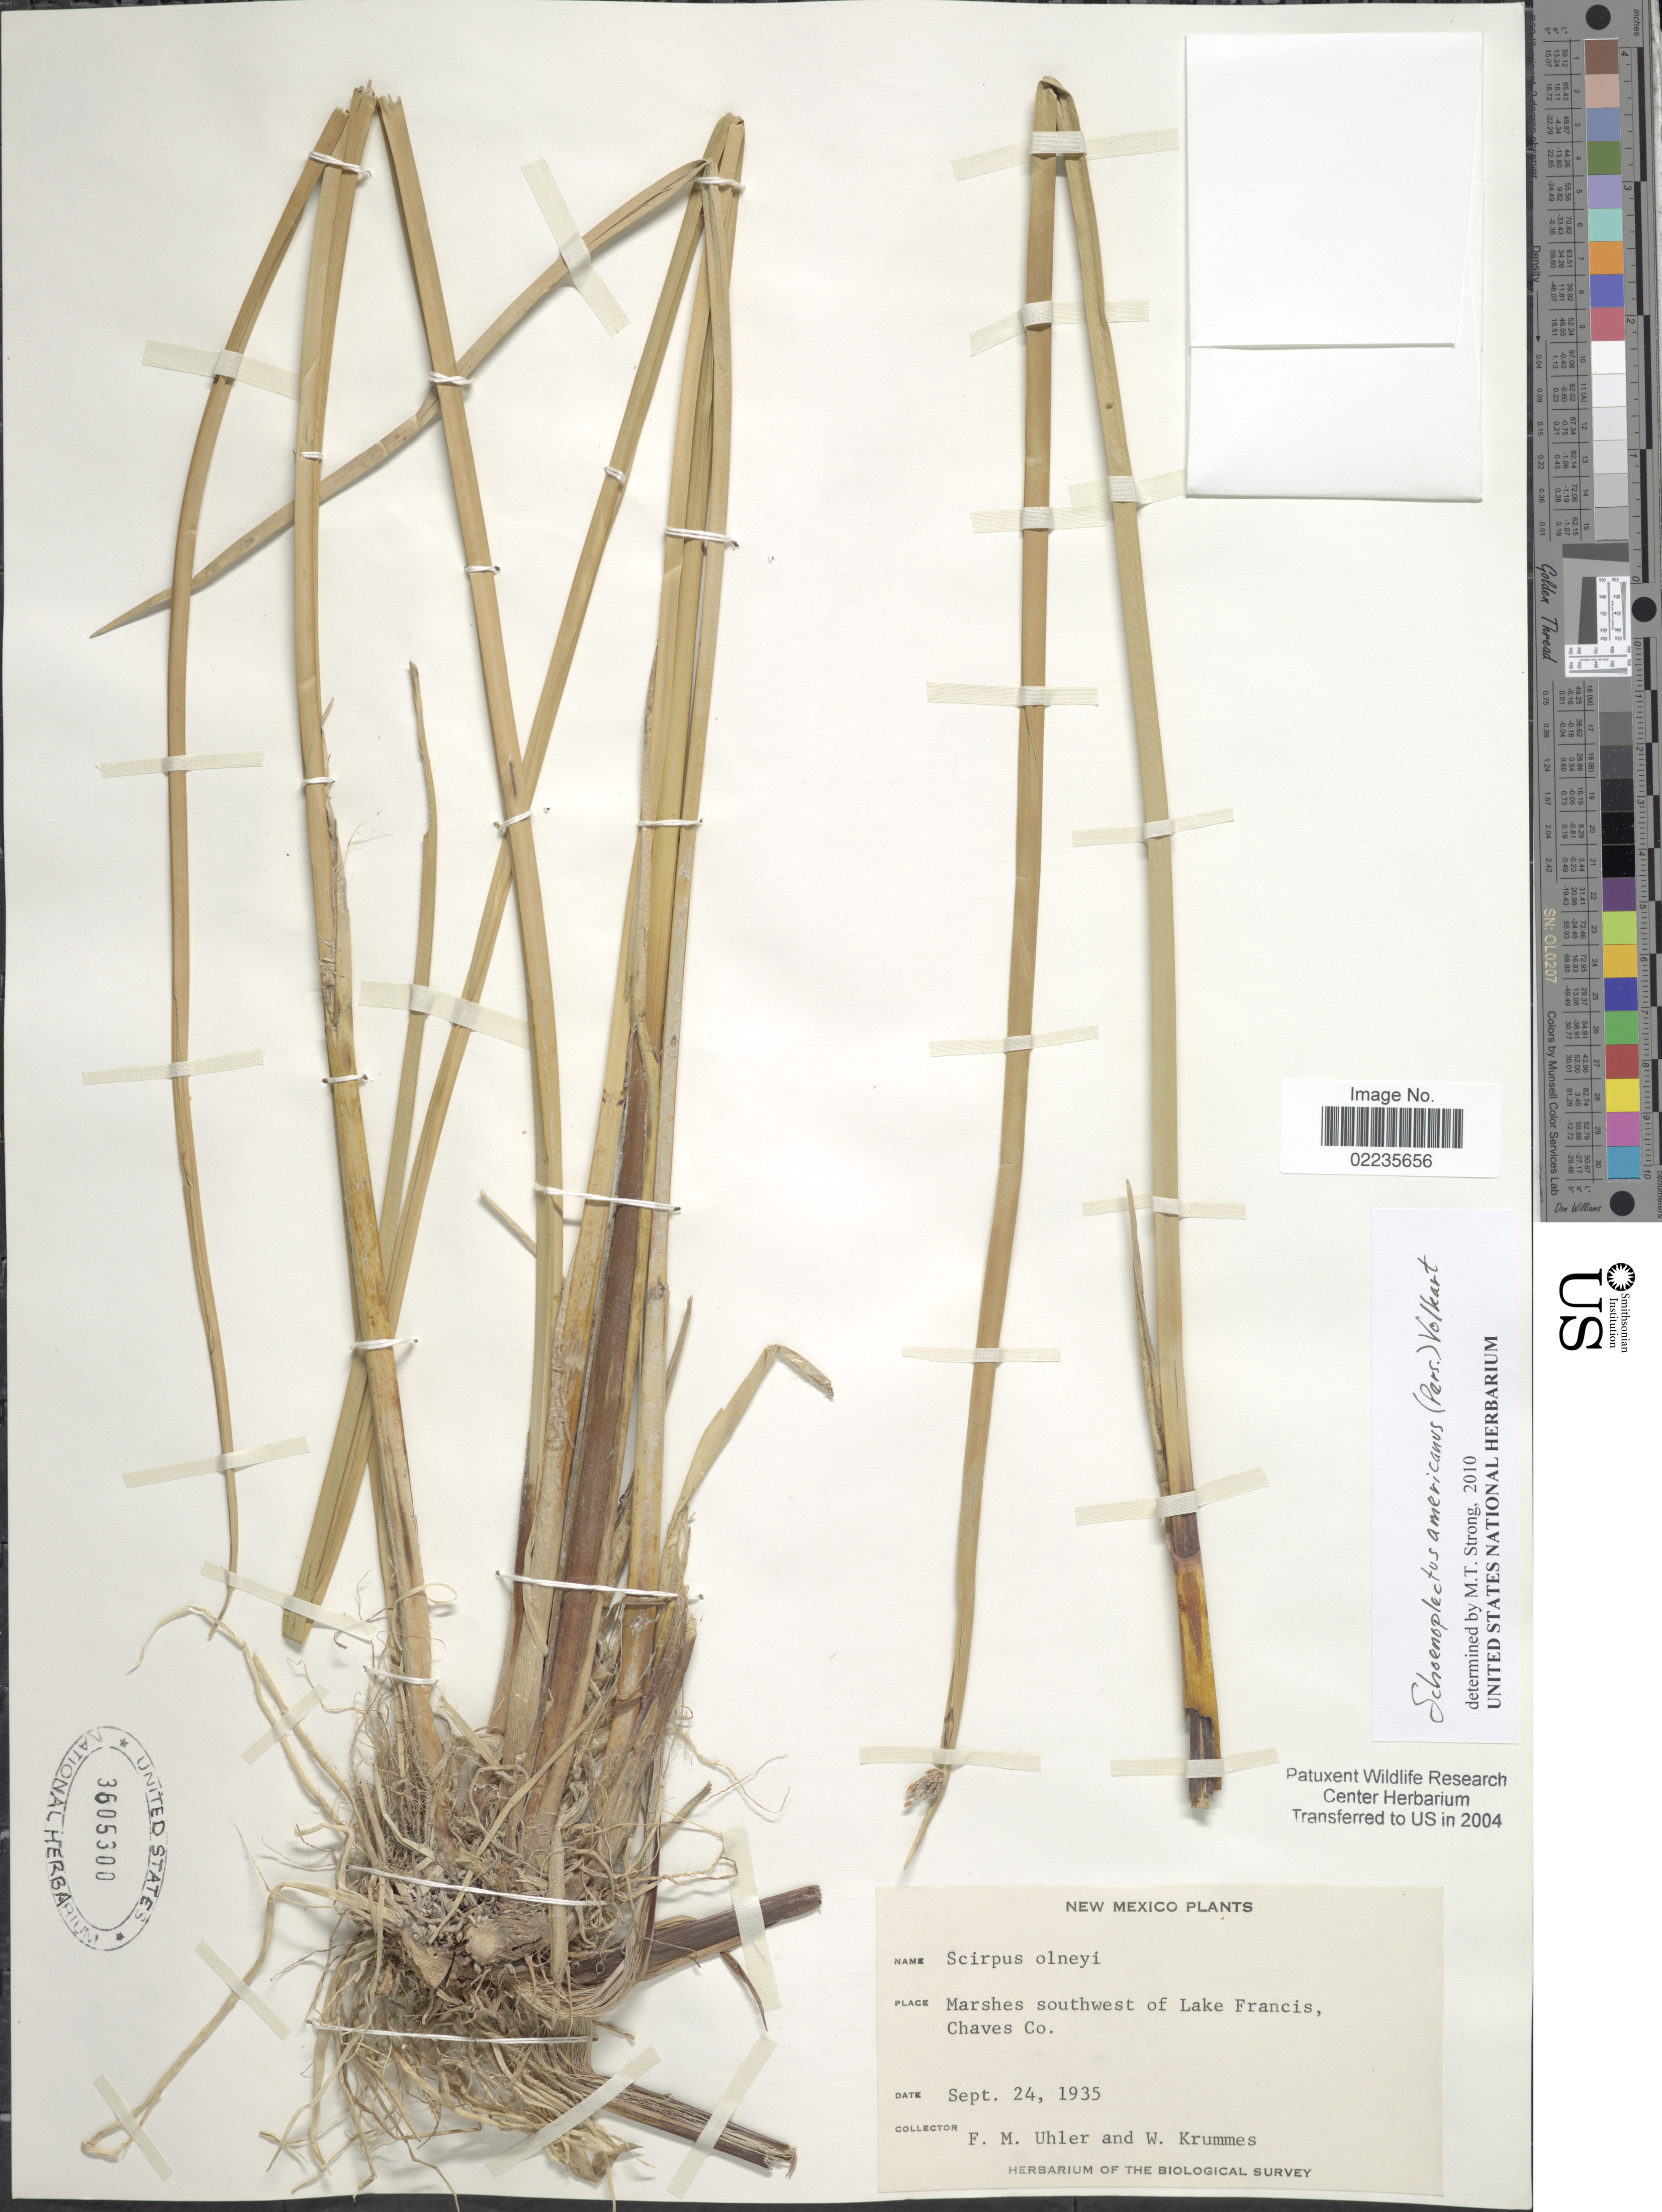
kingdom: Plantae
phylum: Tracheophyta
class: Liliopsida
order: Poales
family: Cyperaceae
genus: Schoenoplectus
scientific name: Schoenoplectus americanus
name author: (Pers.) Volkart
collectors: F. M. Uhler & W. Krummes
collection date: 1935-09-24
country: United States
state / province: New Mexico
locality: Marshes southwest of Lake Francis, Chaves Co.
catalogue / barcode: US 3605300